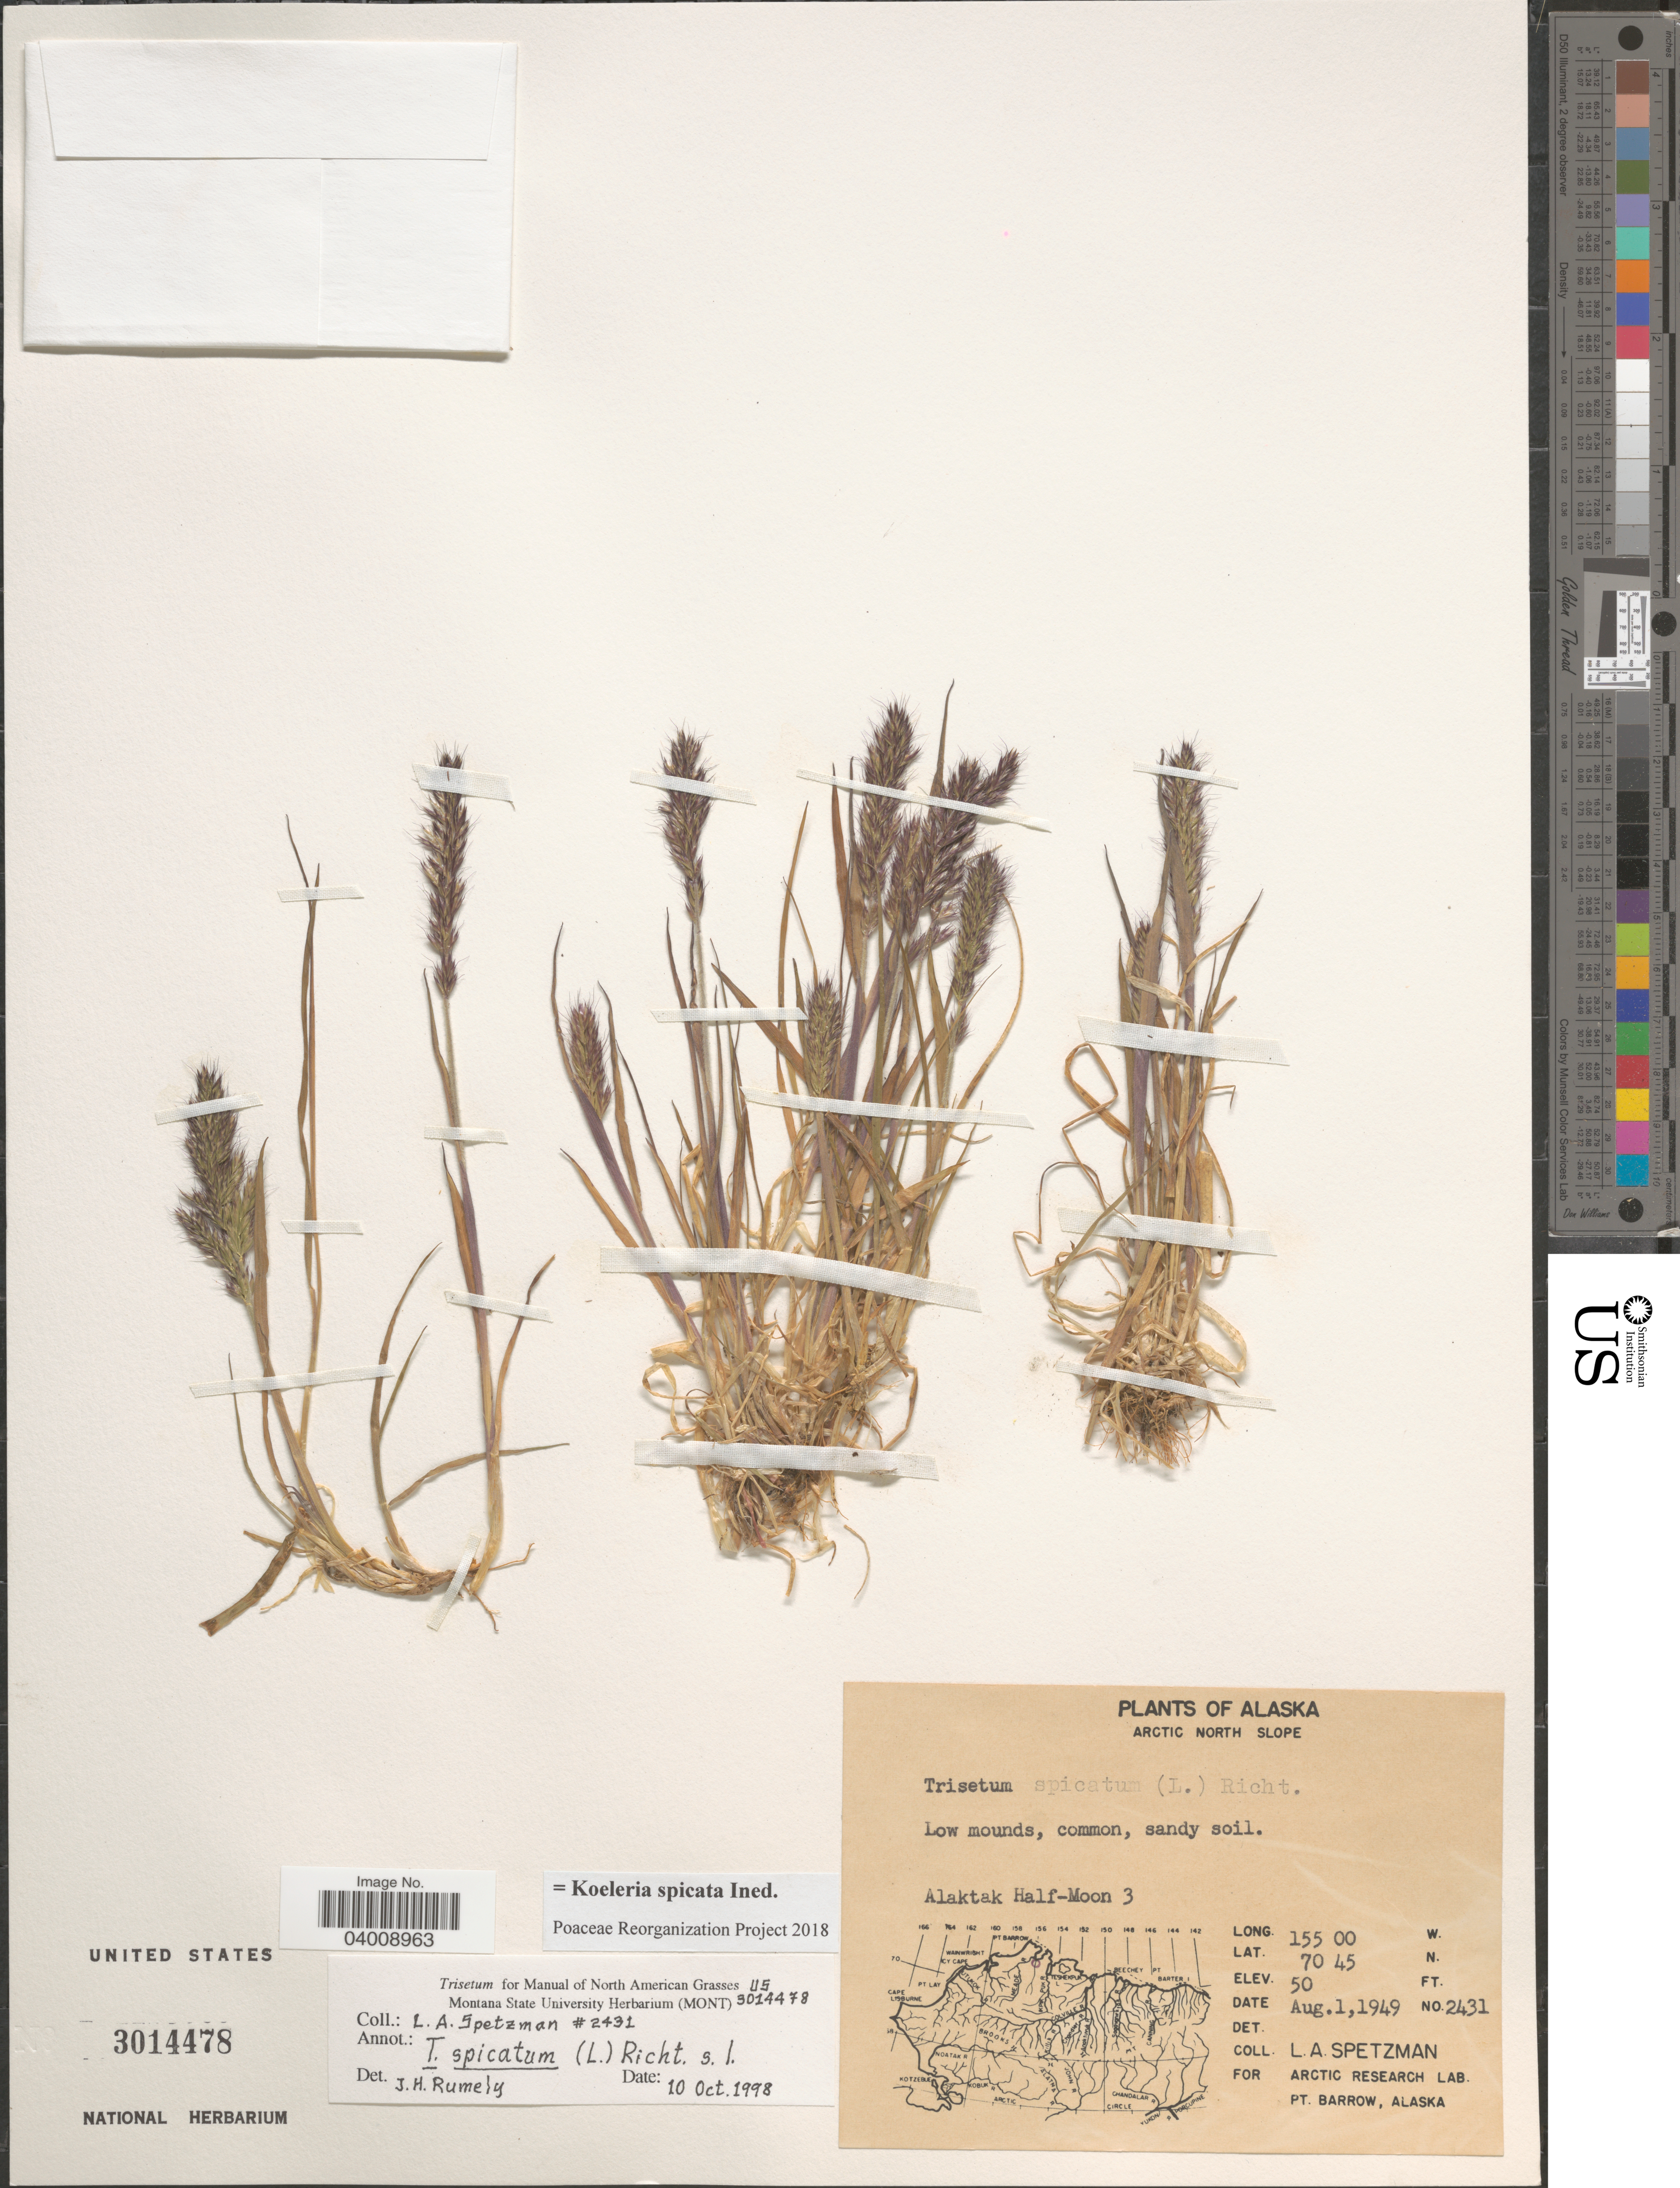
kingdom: Plantae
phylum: Tracheophyta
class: Liliopsida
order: Poales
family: Poaceae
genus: Koeleria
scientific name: Koeleria spicata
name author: (L.) Barberá et al.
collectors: L. Spetzman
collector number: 2431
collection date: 1949-08-01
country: United States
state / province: Alaska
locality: Arctic North Slope. Alaktak Half-Moon 3.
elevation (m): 15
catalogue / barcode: US 3014478